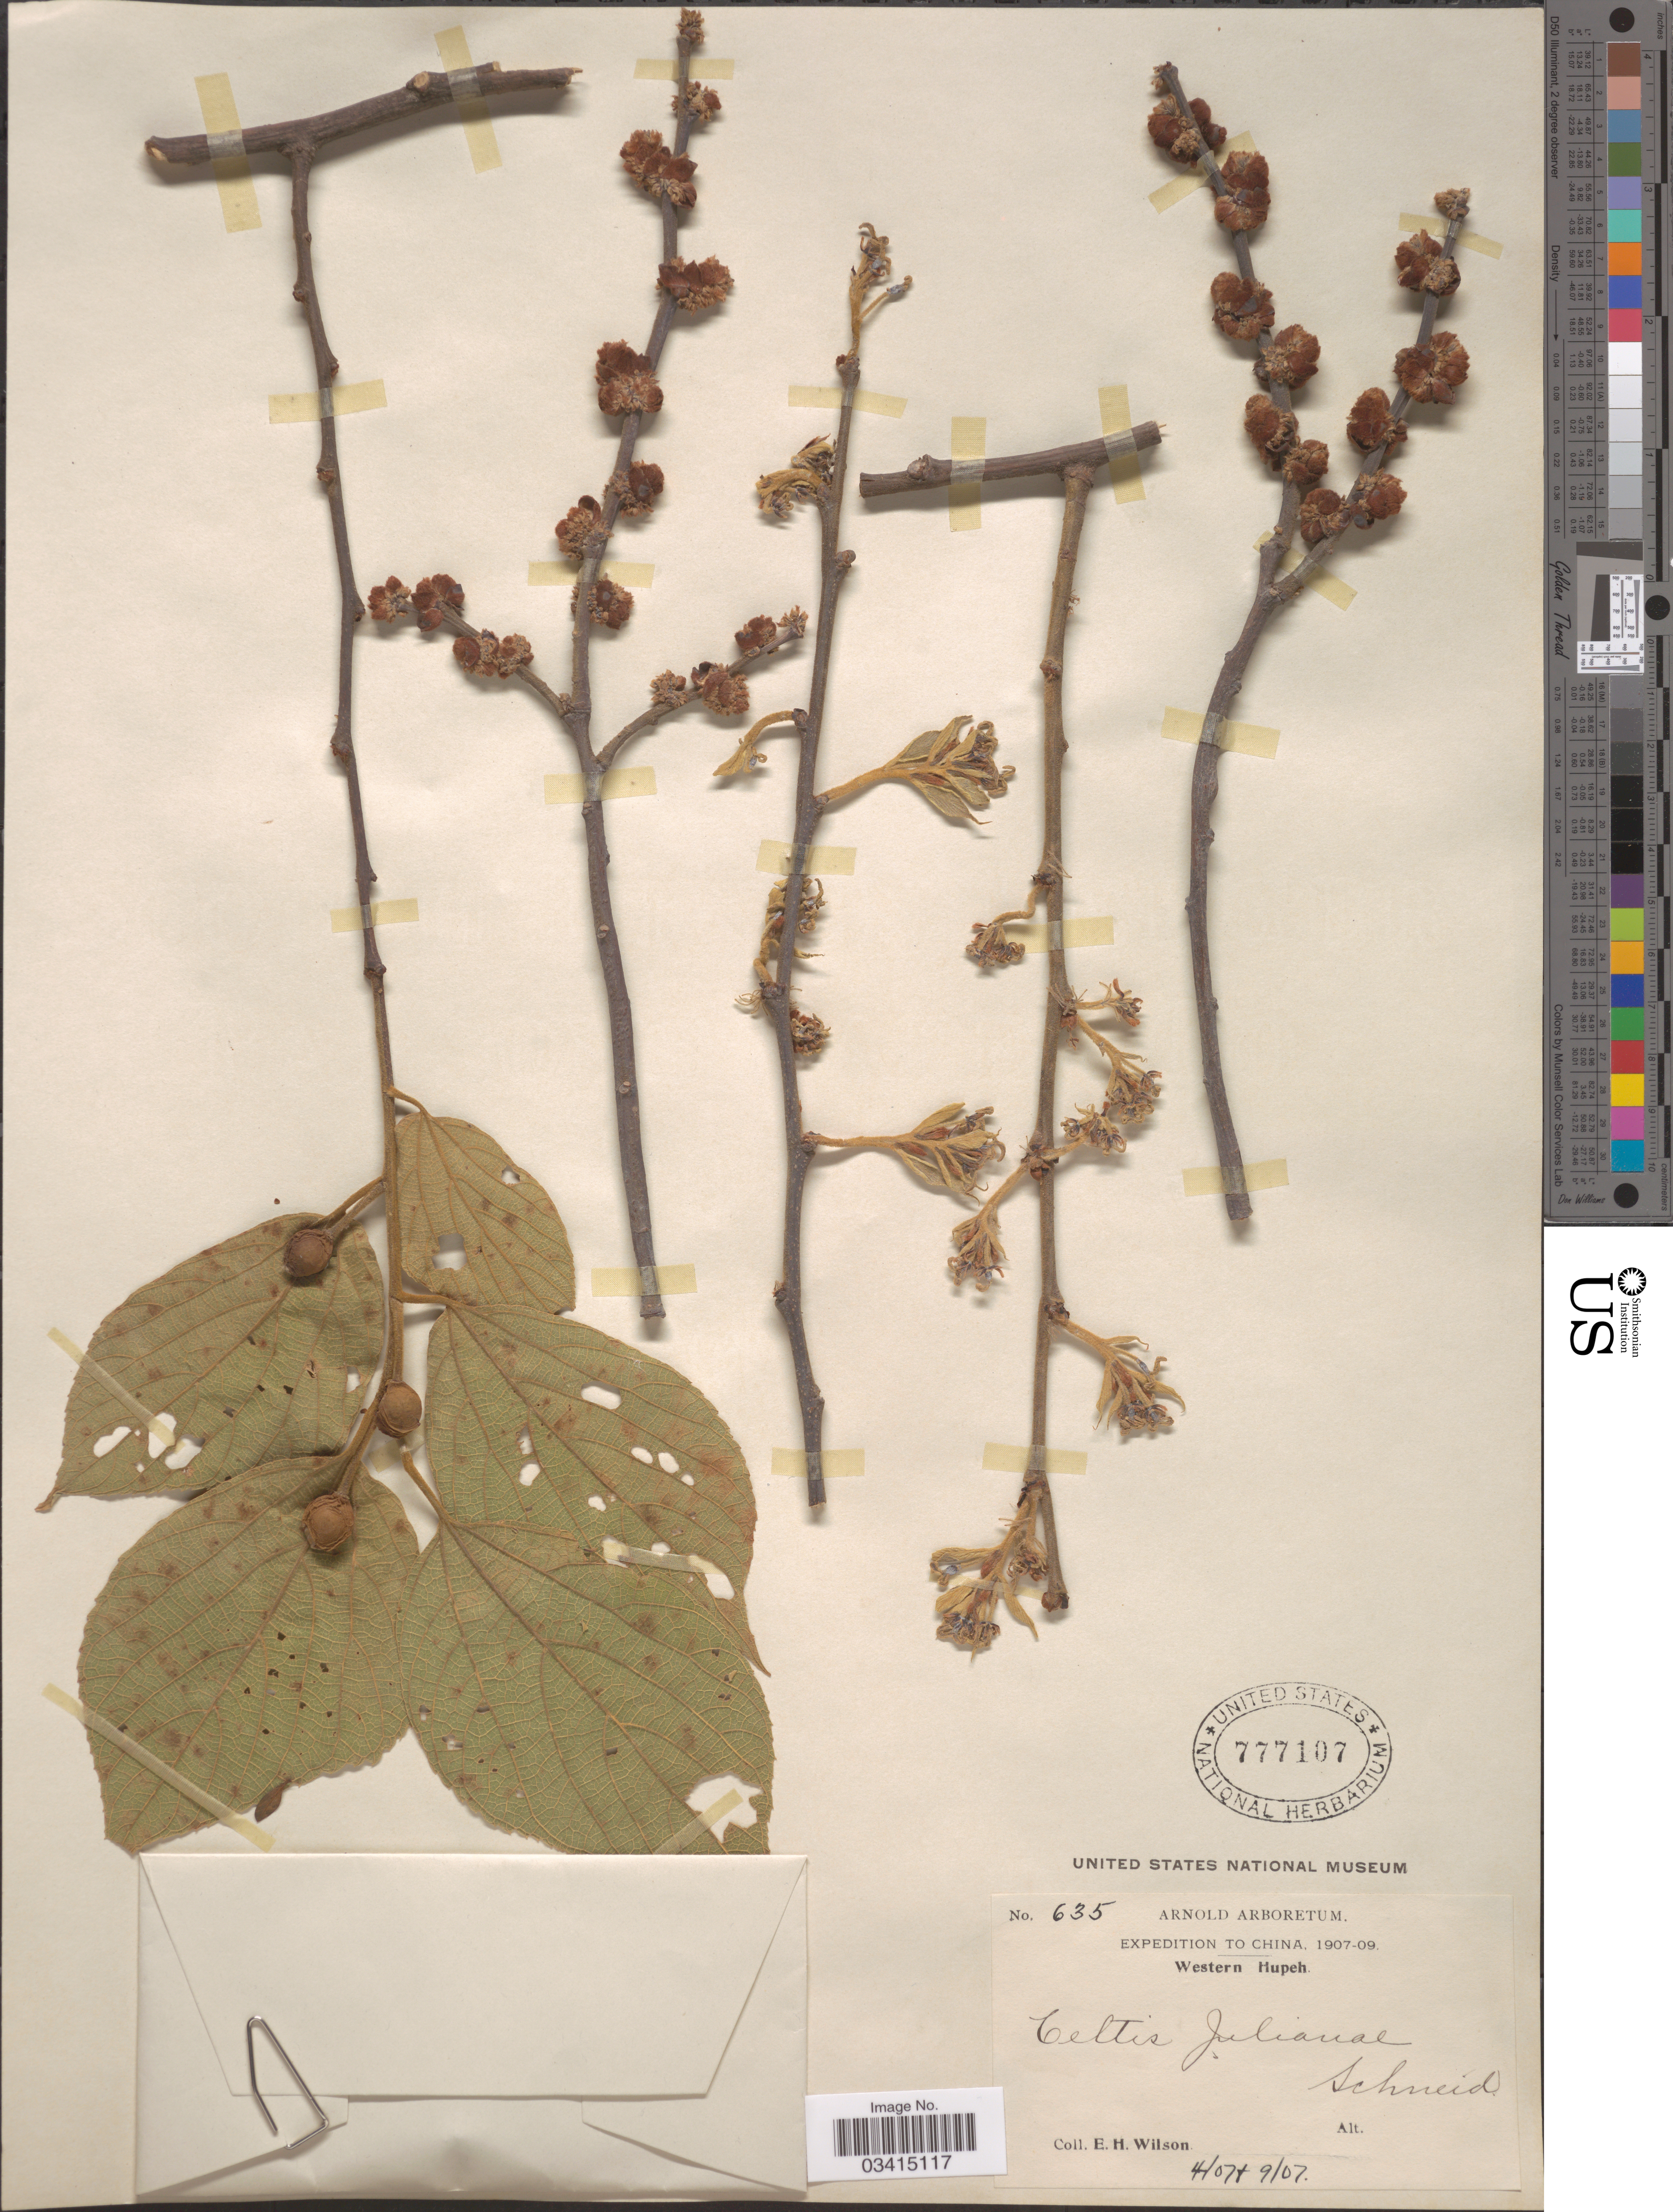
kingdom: Plantae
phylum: Tracheophyta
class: Magnoliopsida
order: Rosales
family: Cannabaceae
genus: Celtis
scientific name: Celtis julianae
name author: C.K. Schneid. in Sarg.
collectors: E. Wilson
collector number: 635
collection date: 1907-04/1907-09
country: China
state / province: Hubei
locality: Western Hupeh.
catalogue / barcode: US 777107